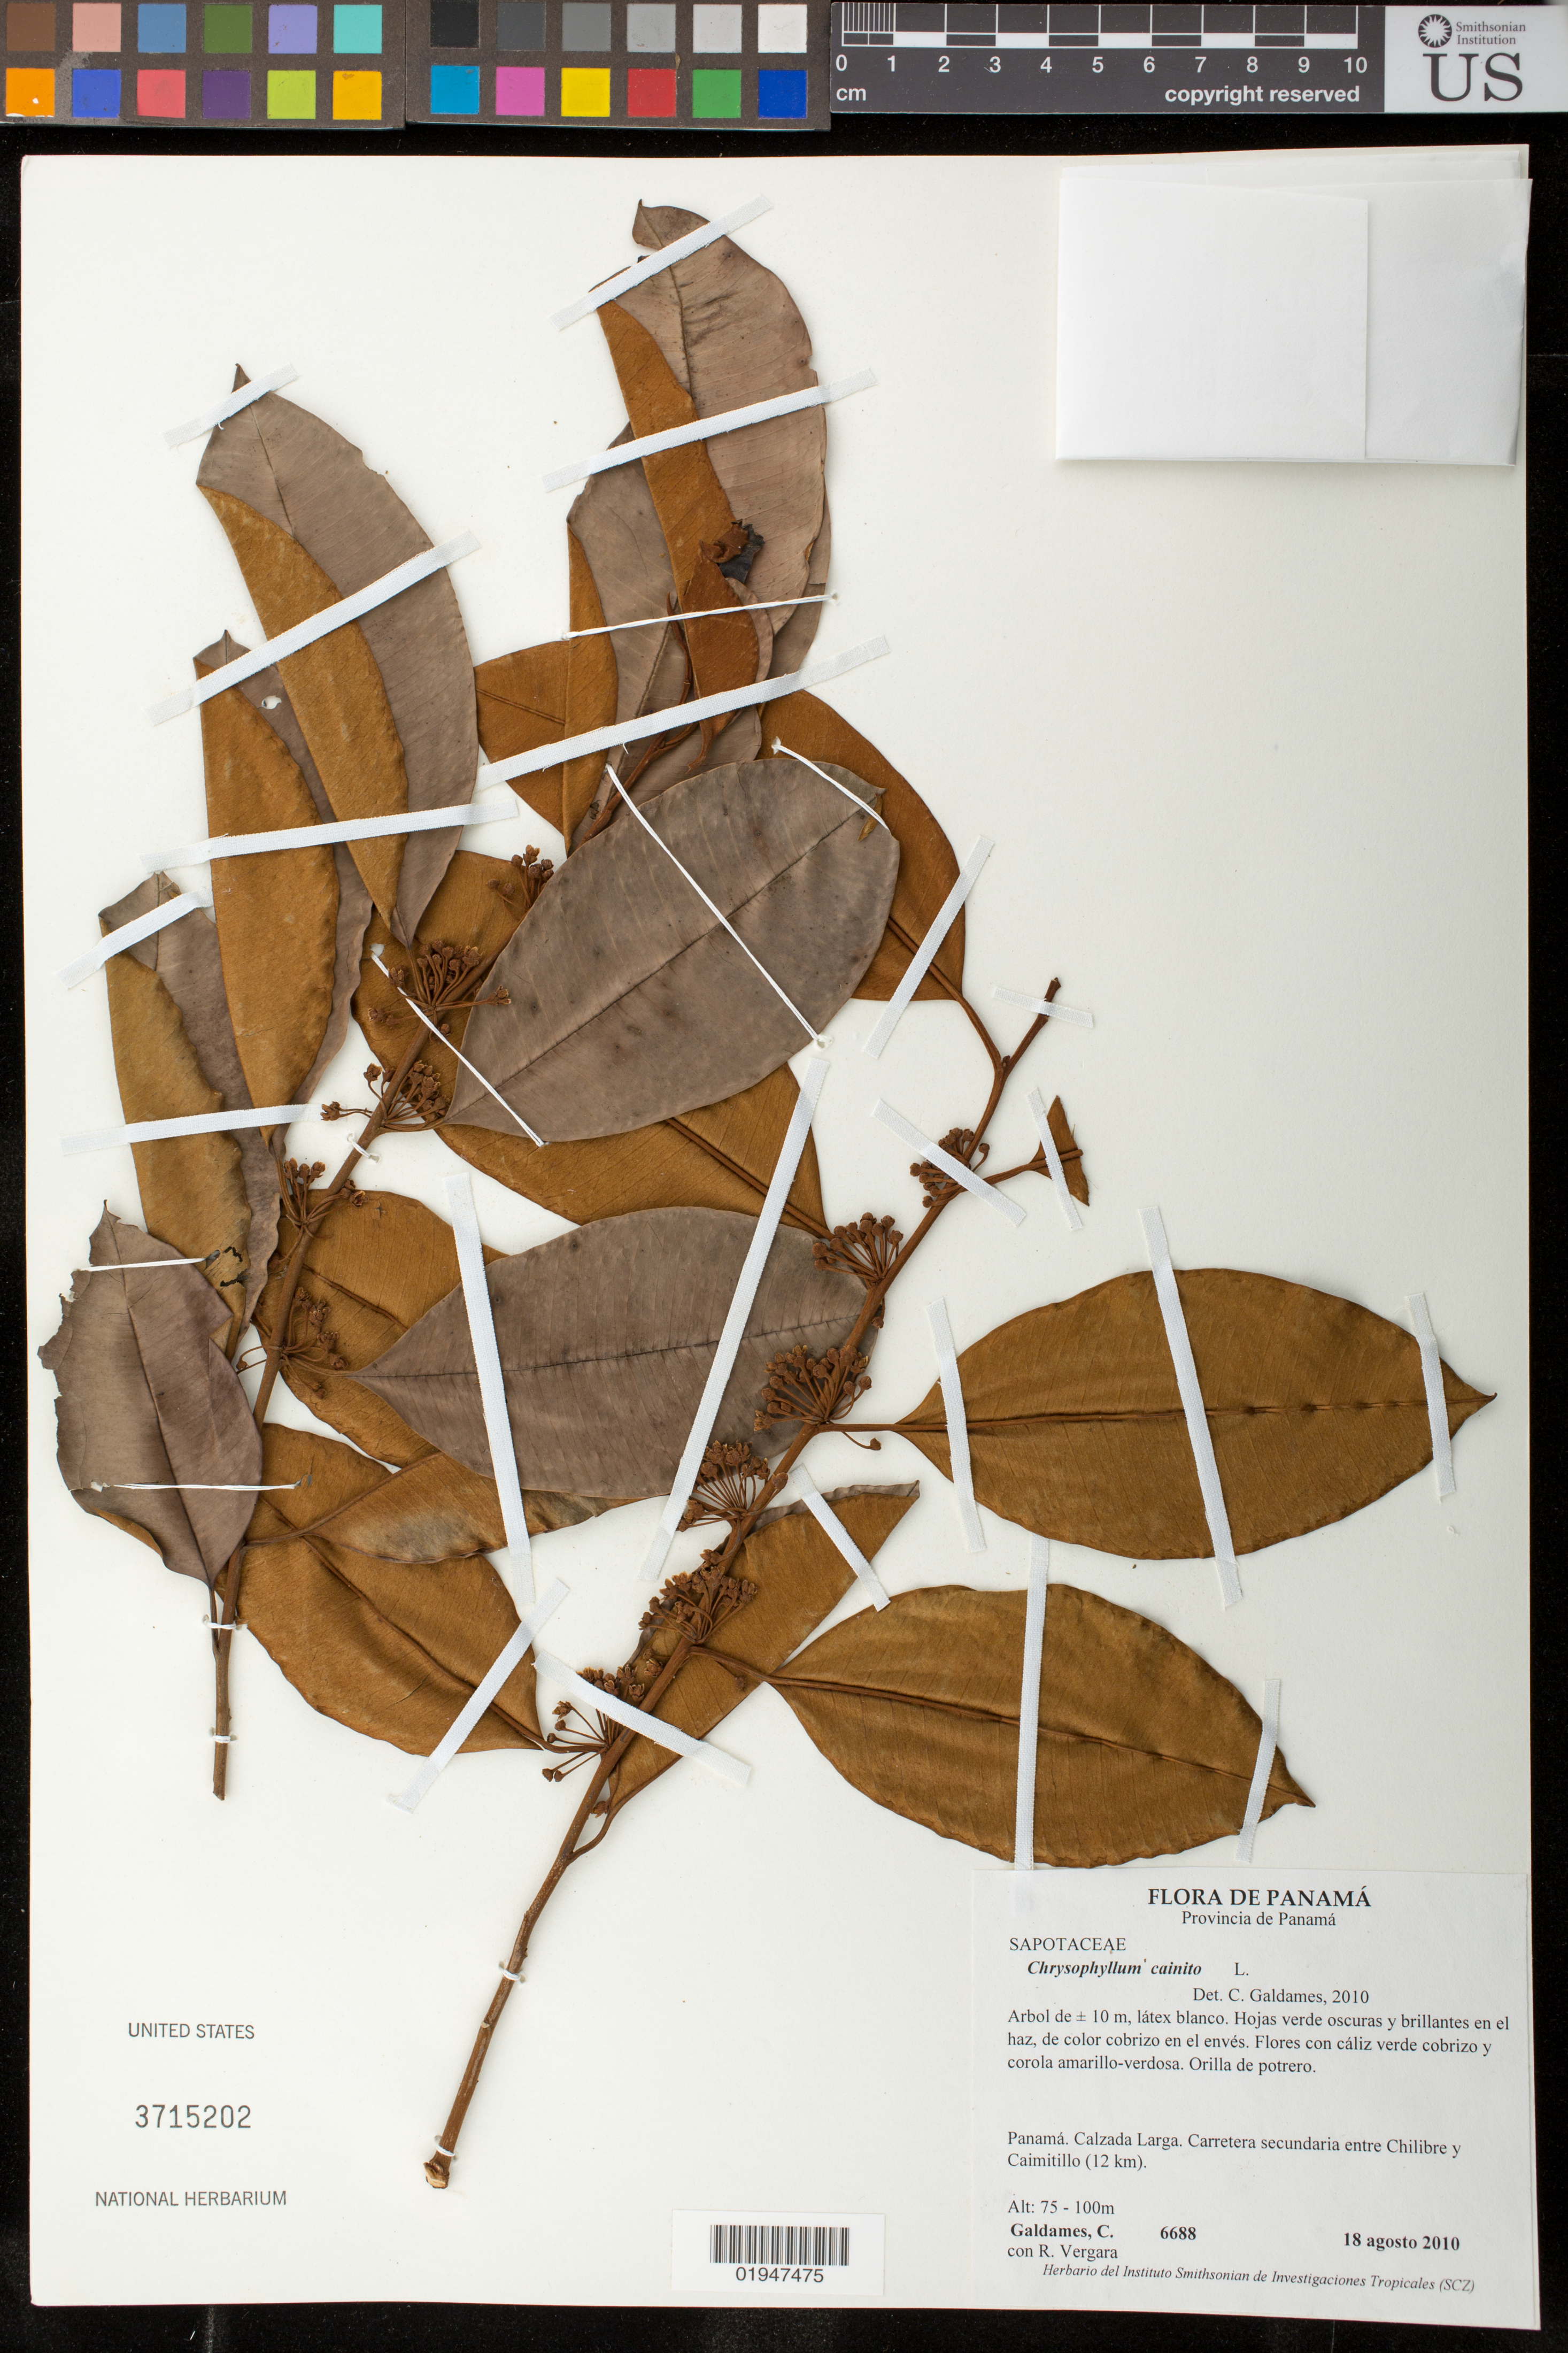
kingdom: Plantae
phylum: Tracheophyta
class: Magnoliopsida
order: Ericales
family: Sapotaceae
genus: Chrysophyllum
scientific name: Chrysophyllum cainito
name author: L.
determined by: Galdames, C.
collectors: C. Galdames & R. Vergara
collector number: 6688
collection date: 2010-08-18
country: Panama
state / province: Panamá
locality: Panamá. Calzada Larga. Carretera secundaria entre Chilibre y Caimitillo (12 km)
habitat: Orilla de potrero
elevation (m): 75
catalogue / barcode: US 3715202